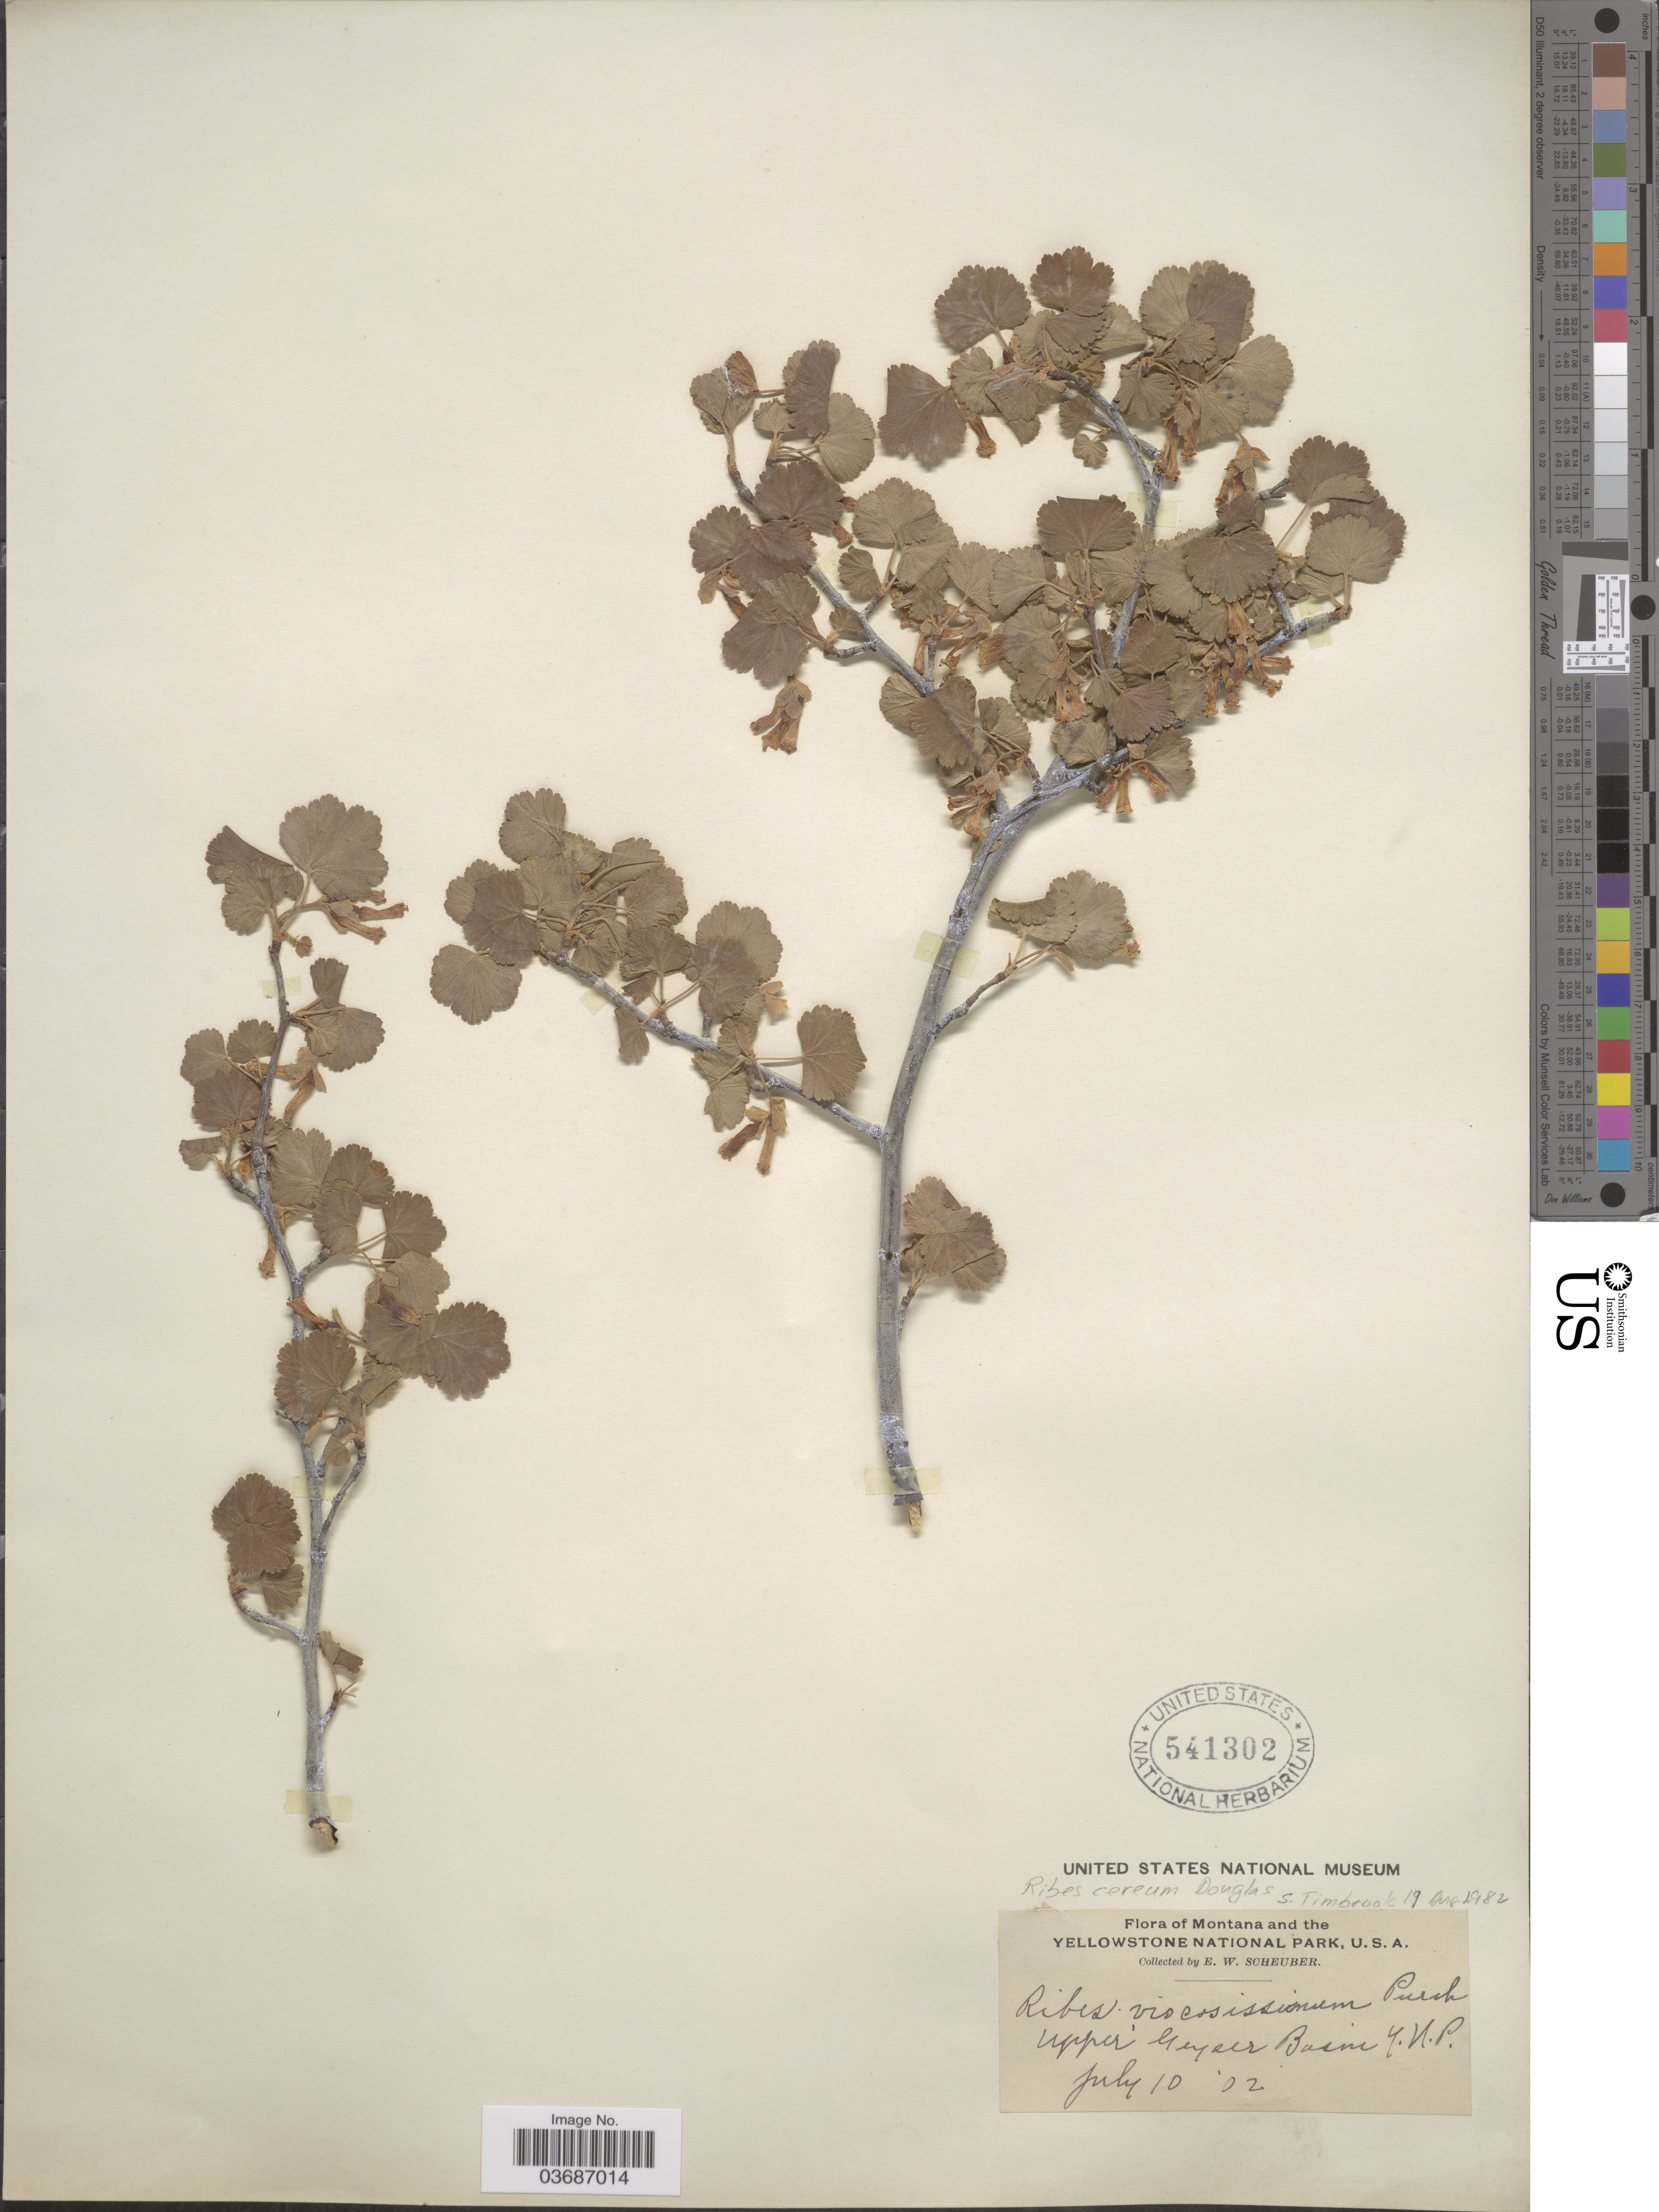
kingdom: Plantae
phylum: Tracheophyta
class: Magnoliopsida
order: Saxifragales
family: Grossulariaceae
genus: Ribes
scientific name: Ribes cereum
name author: Douglas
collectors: E. Scheuber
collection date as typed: Transcribed d/m/y: 10/7/2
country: United States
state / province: Montana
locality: Montana and the Yellowstone National Park. Upper Geyser Basin Y.N.P.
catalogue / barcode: US 541302